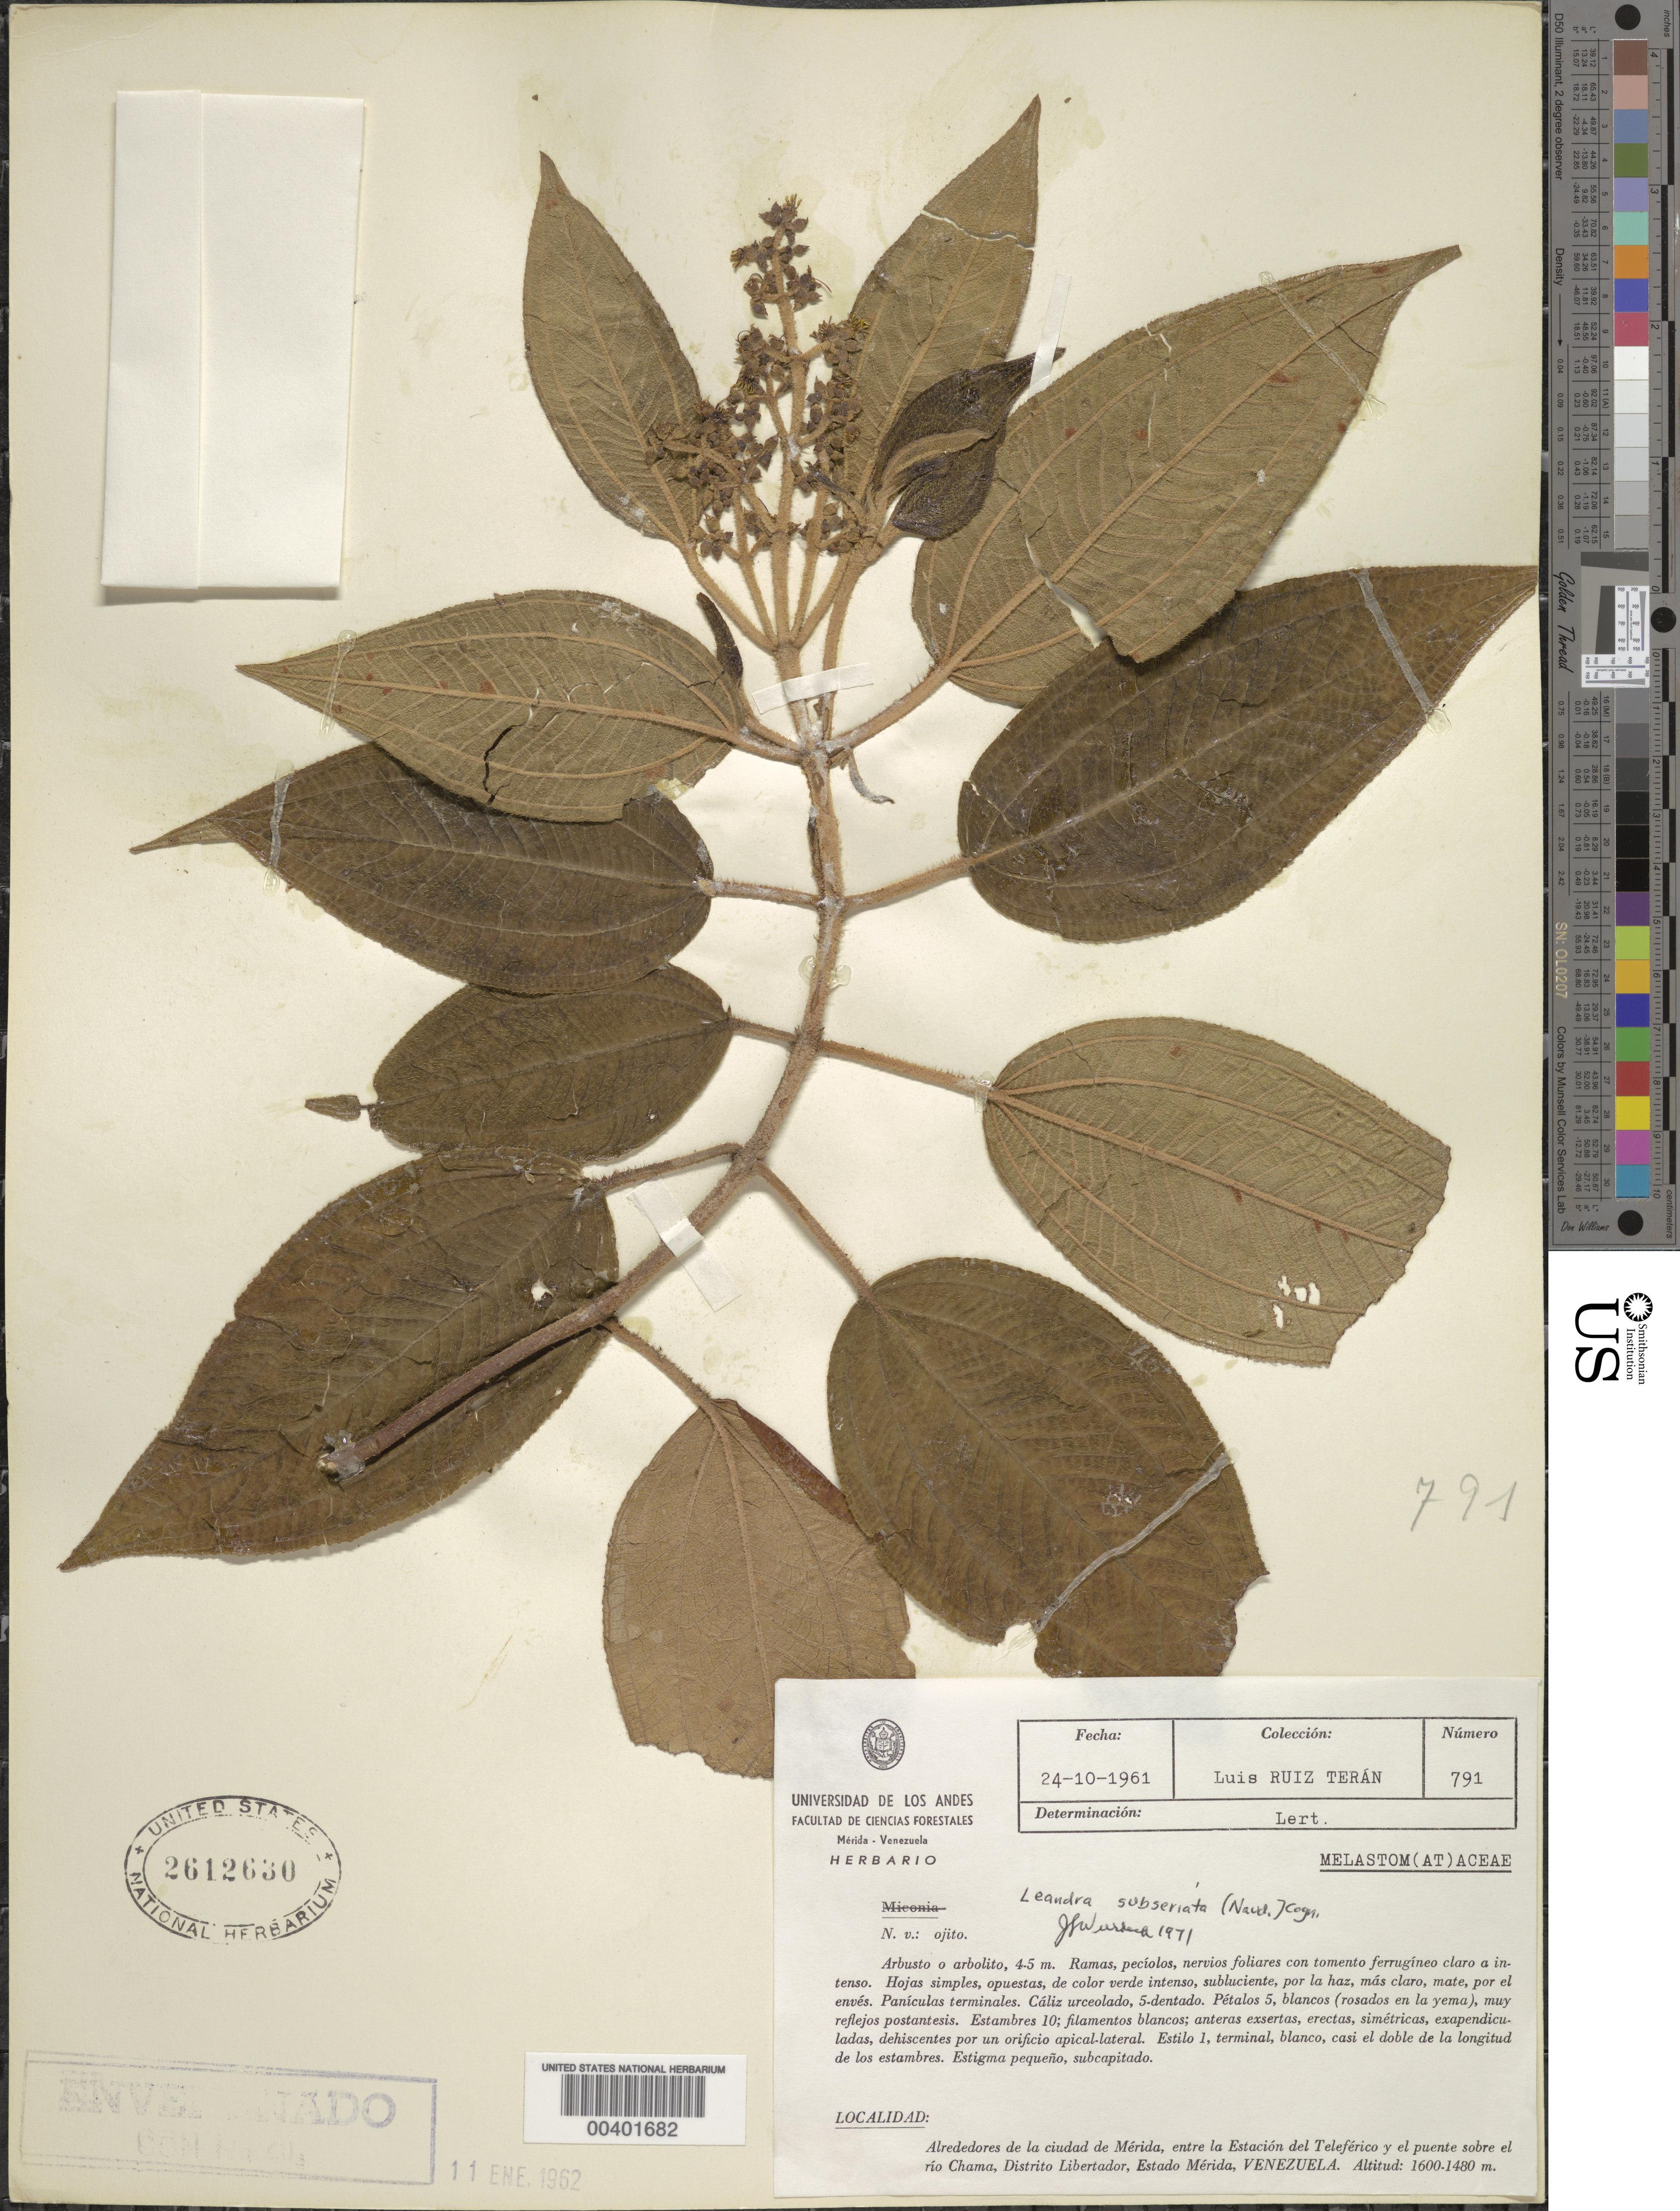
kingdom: Plantae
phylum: Tracheophyta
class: Magnoliopsida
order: Myrtales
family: Melastomataceae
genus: Leandra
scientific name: Leandra subseriata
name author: (Naudin) Cogn.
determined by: Wurdack, John J., (US), US (UNITED STATES)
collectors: L. E. Ruíz-Terán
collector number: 791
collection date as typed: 24 Oct 1961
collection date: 1961-10-24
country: Venezuela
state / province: Mérida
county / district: Libertador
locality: Alredores de la ciudad de Mérida, entre la Estación del Teleférico y el puente sobre el Río Charma. Teleferico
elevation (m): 1600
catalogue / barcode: US 2612630